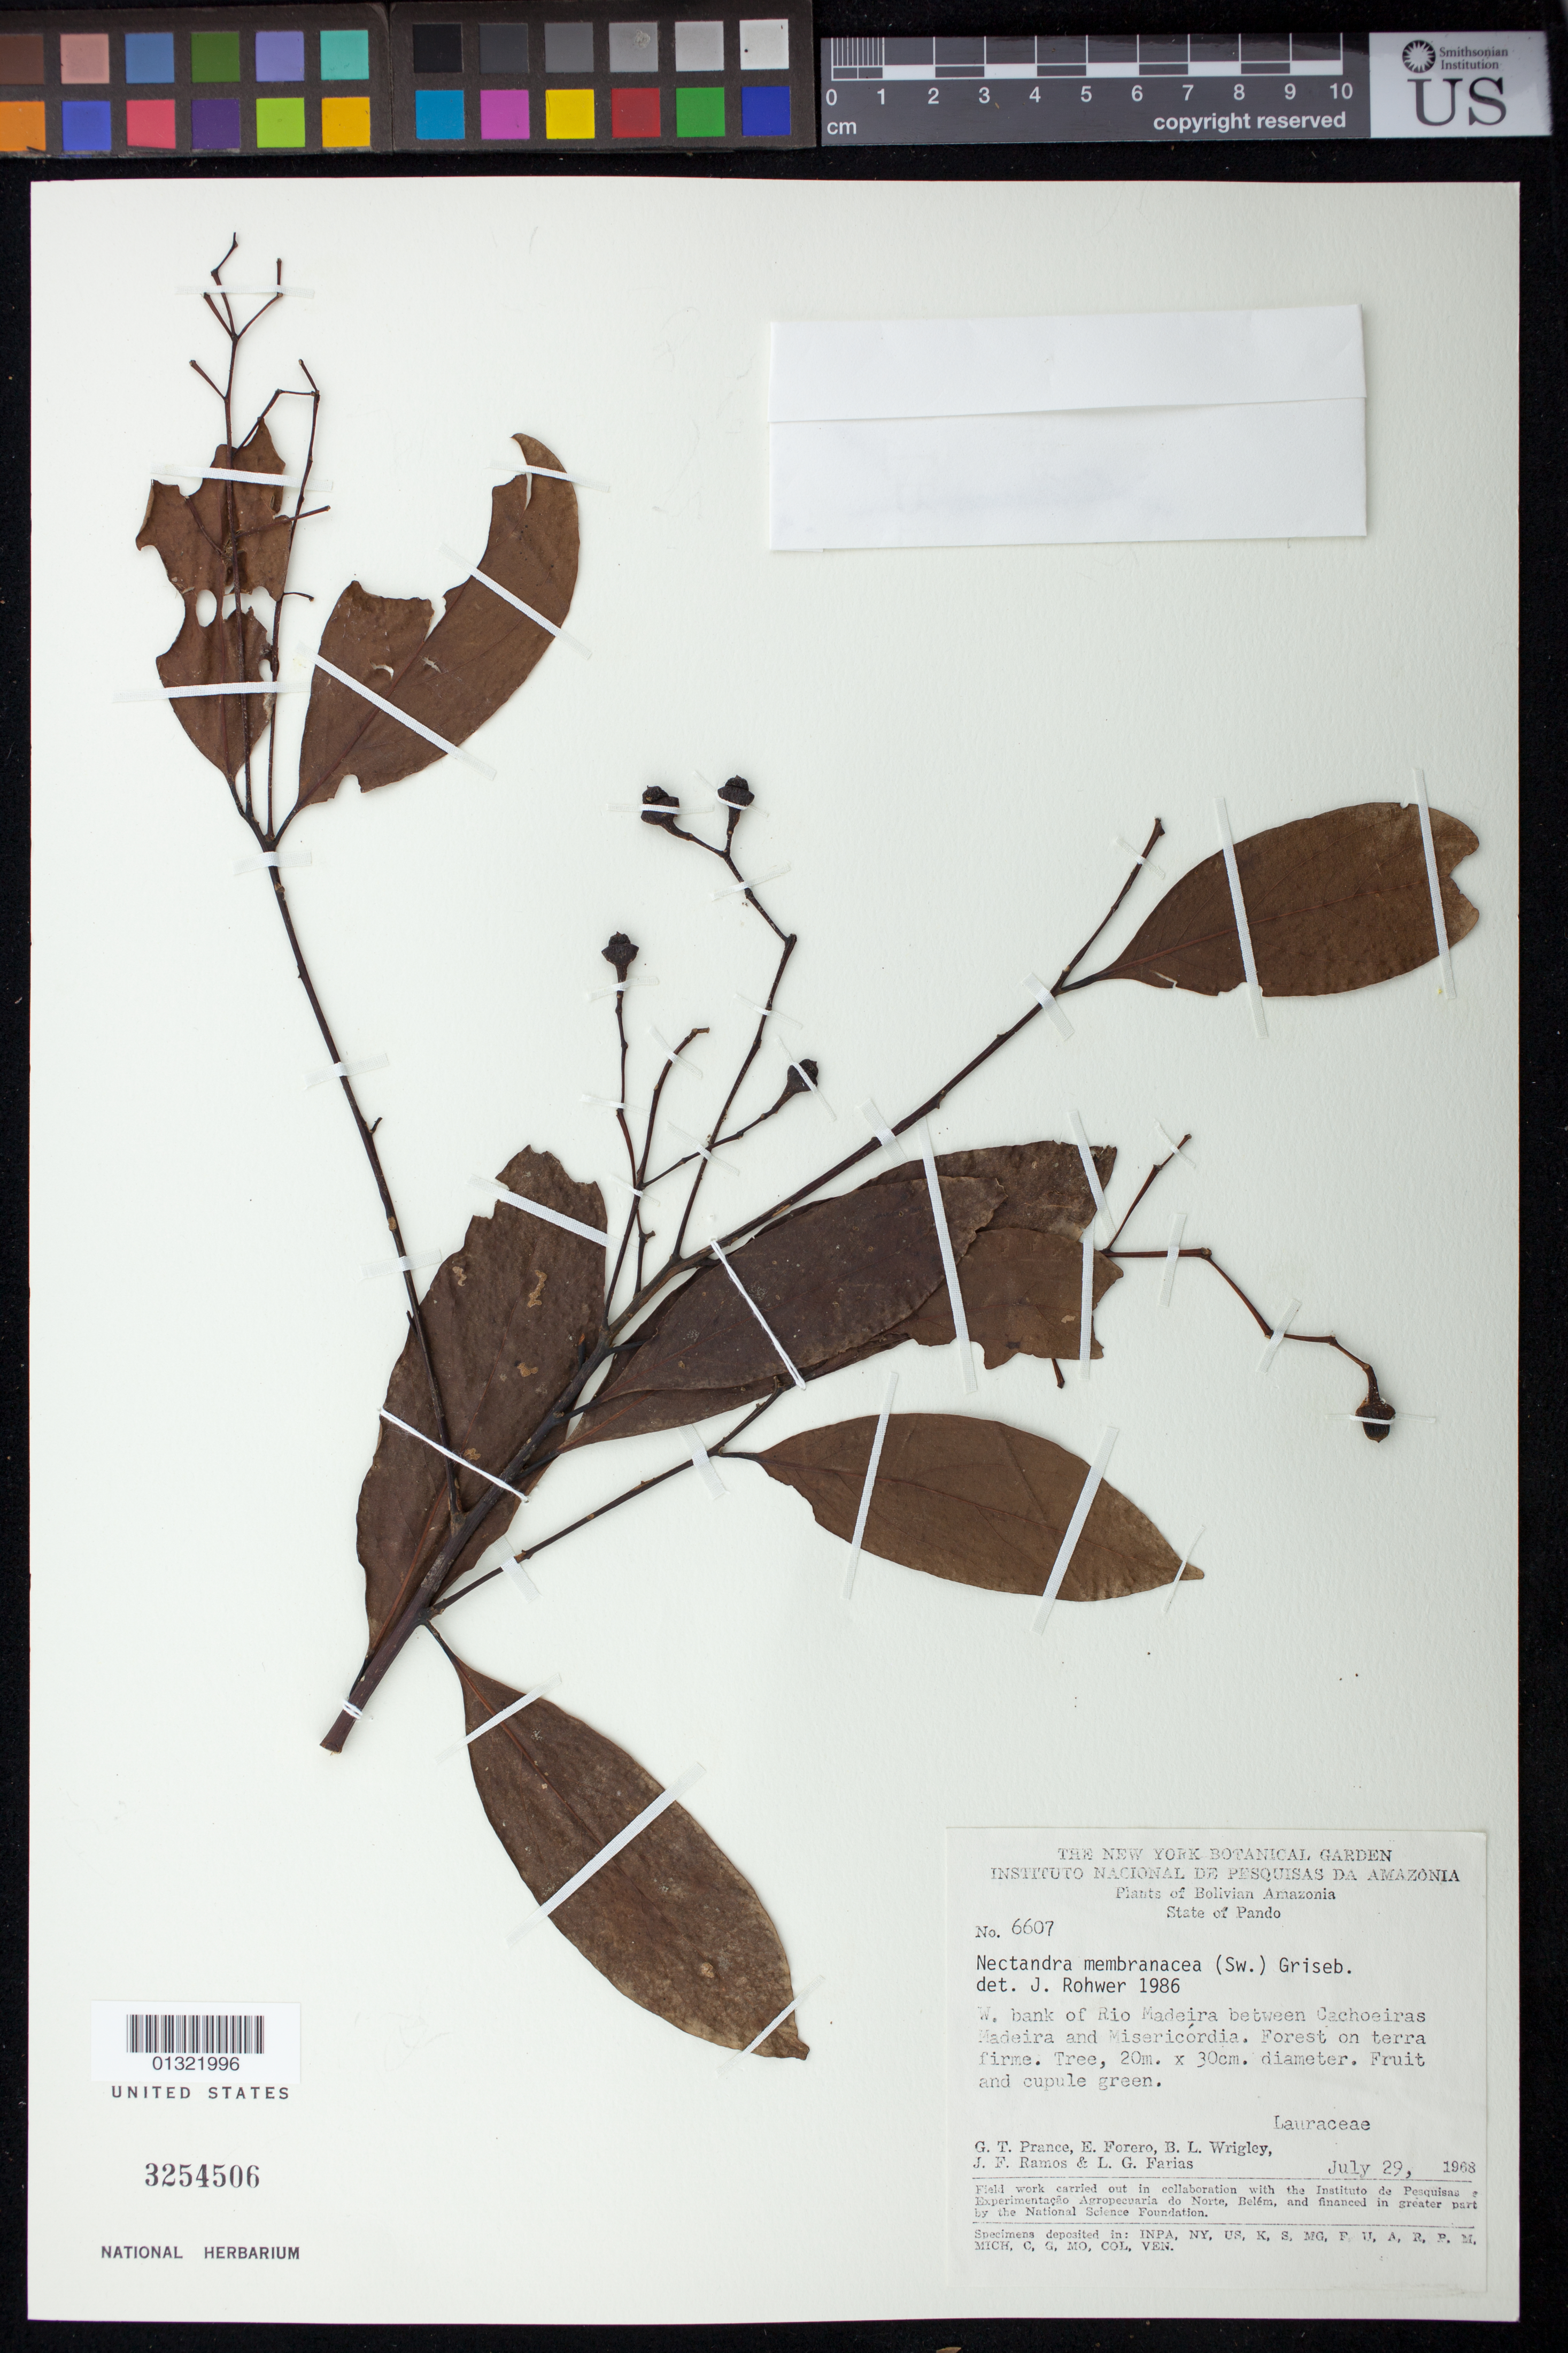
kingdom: Plantae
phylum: Tracheophyta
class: Magnoliopsida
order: Laurales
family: Lauraceae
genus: Nectandra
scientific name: Nectandra membranacea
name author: (Sw.) Griseb.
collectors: G. T. Prance, E. Forero, B. L. Wrigley, J. F. Ramos & L. G. Farias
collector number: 6607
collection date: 1968-07-29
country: Bolivia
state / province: Pando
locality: State of Pando. W bank of Rio Madeira between Cachoeiras Madeira and Misericórdia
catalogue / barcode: US 3254506